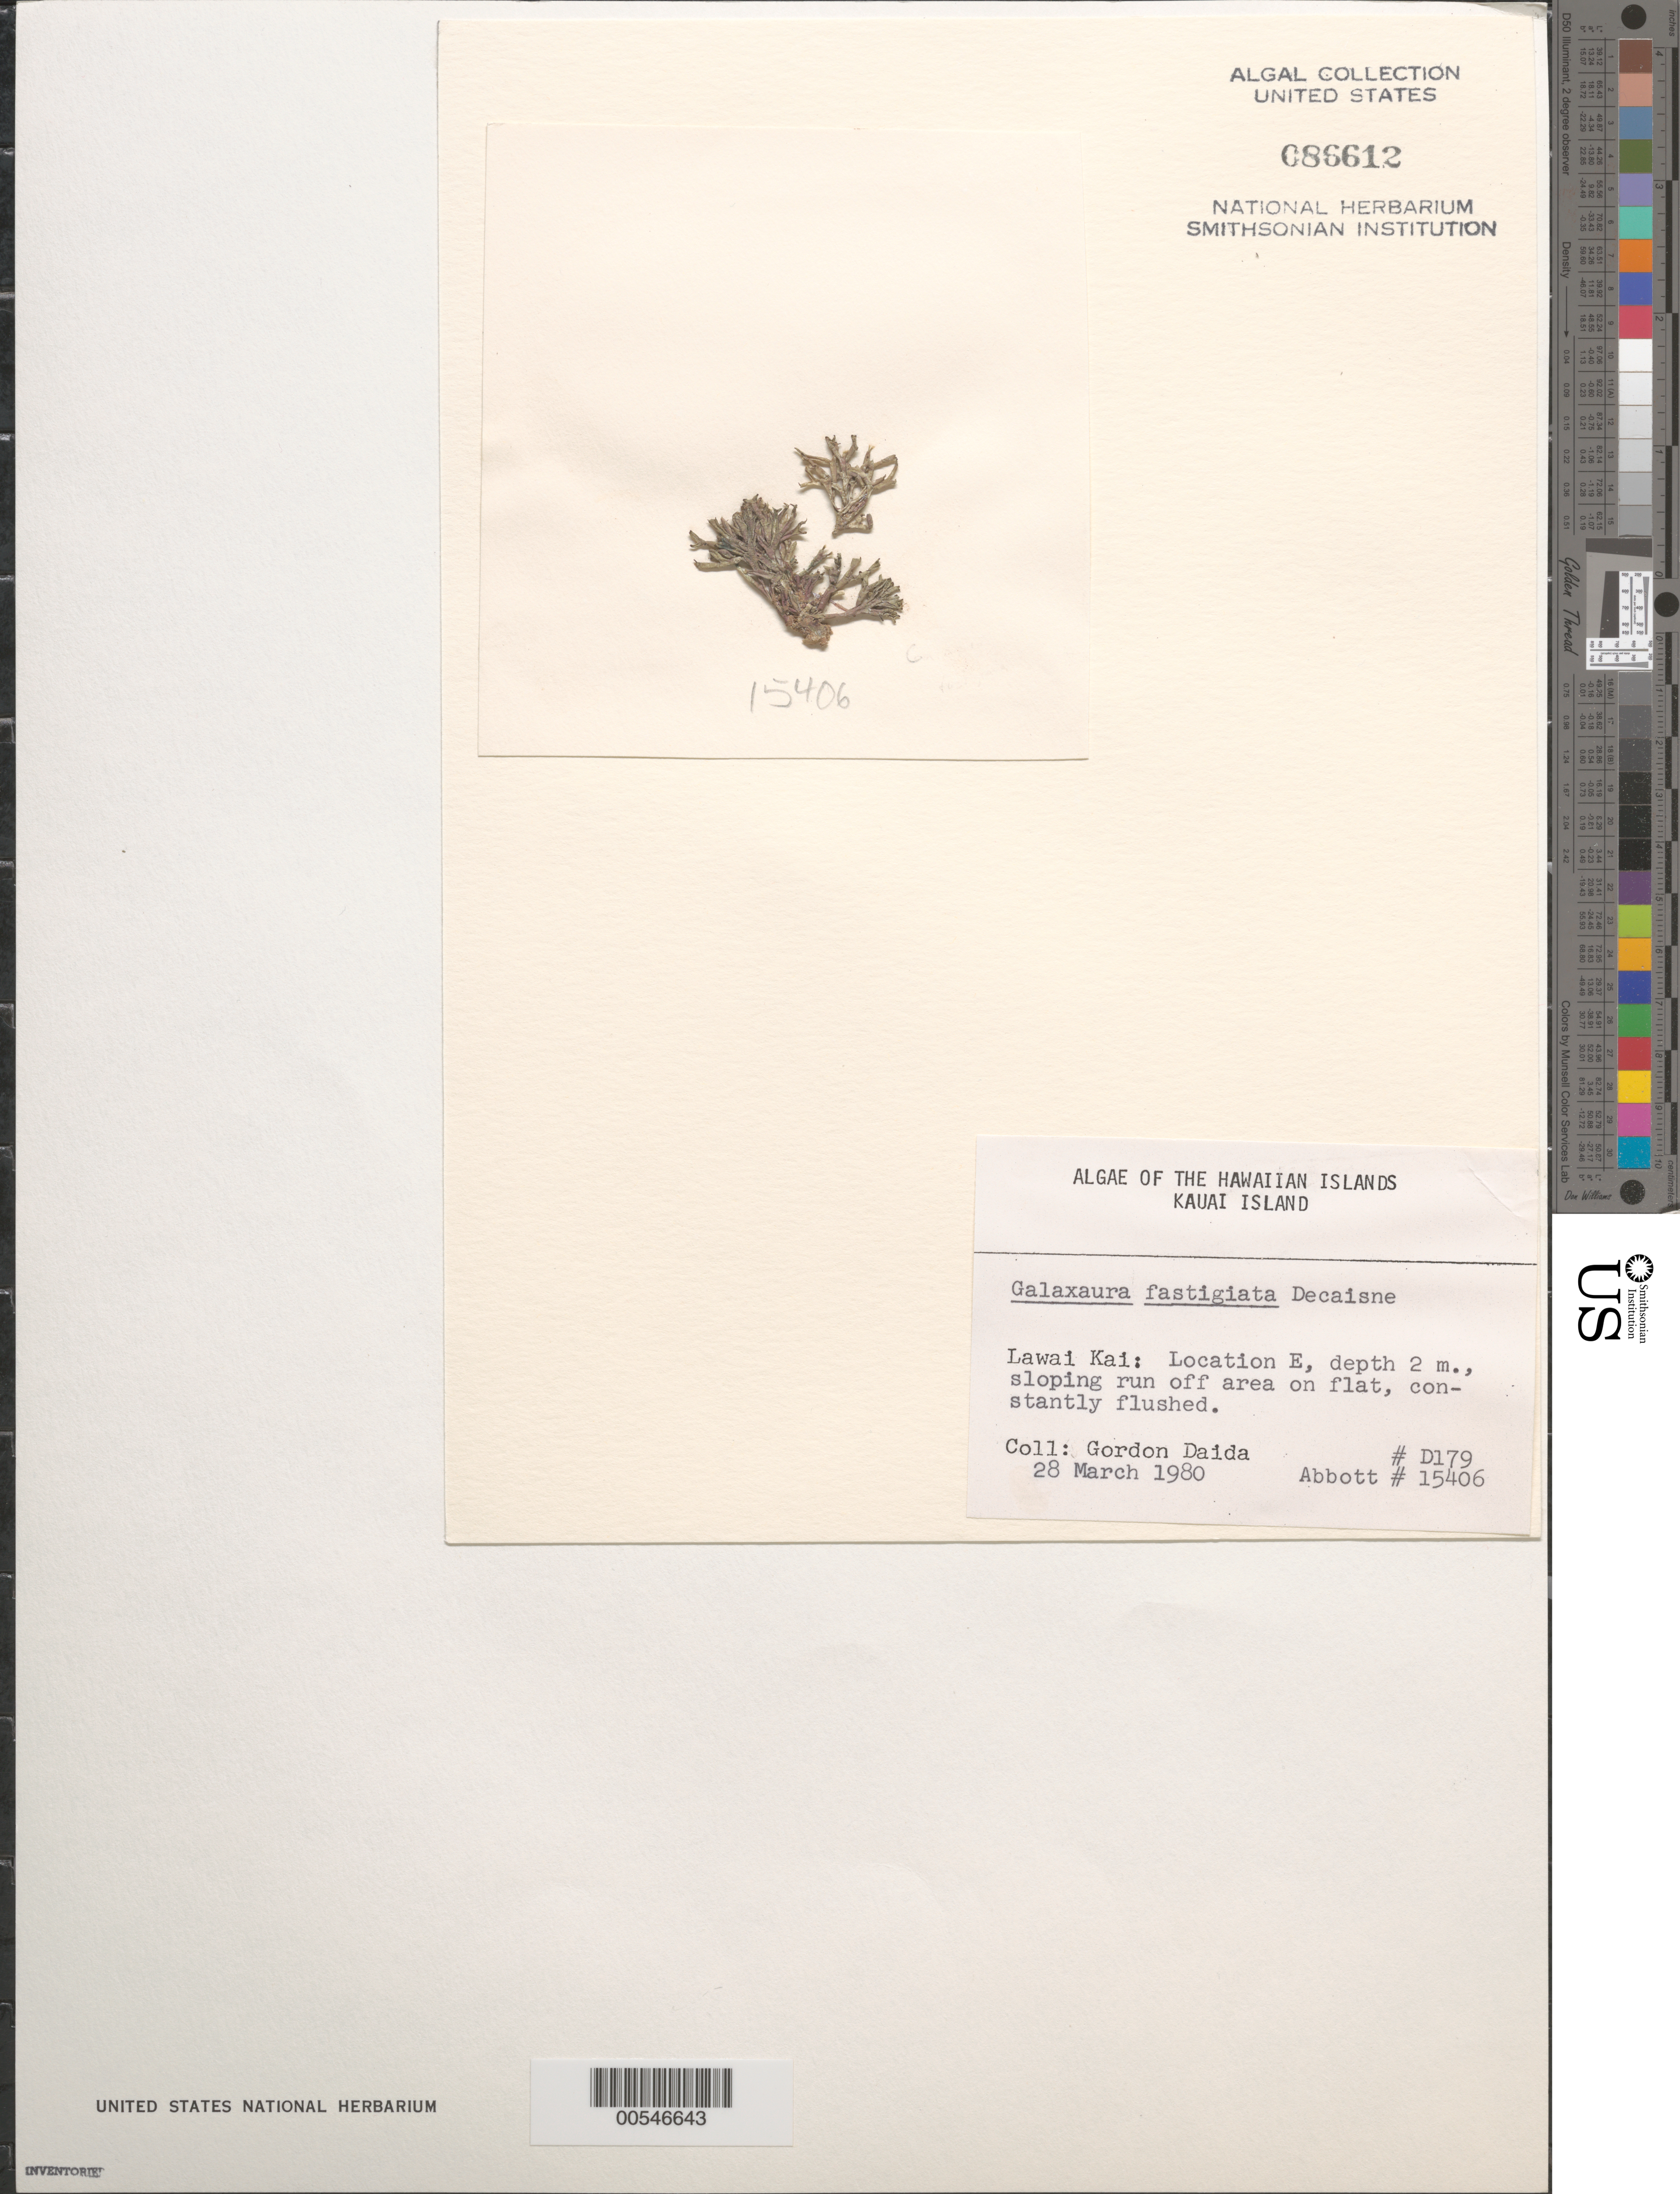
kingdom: Plantae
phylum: Rhodophyta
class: Florideophyceae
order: Nemaliales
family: Galaxauraceae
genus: Tricleocarpa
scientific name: Tricleocarpa fastigiata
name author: (Decne.) Huisman et al.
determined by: Algae name updating Project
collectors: G. Daida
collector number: D179 & IAA 15406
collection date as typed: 28 Mar 1980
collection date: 1980-03-28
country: United States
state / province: Hawaii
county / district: Kauai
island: Kaua'i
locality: Lawai Kai, Location E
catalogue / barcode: US 86612